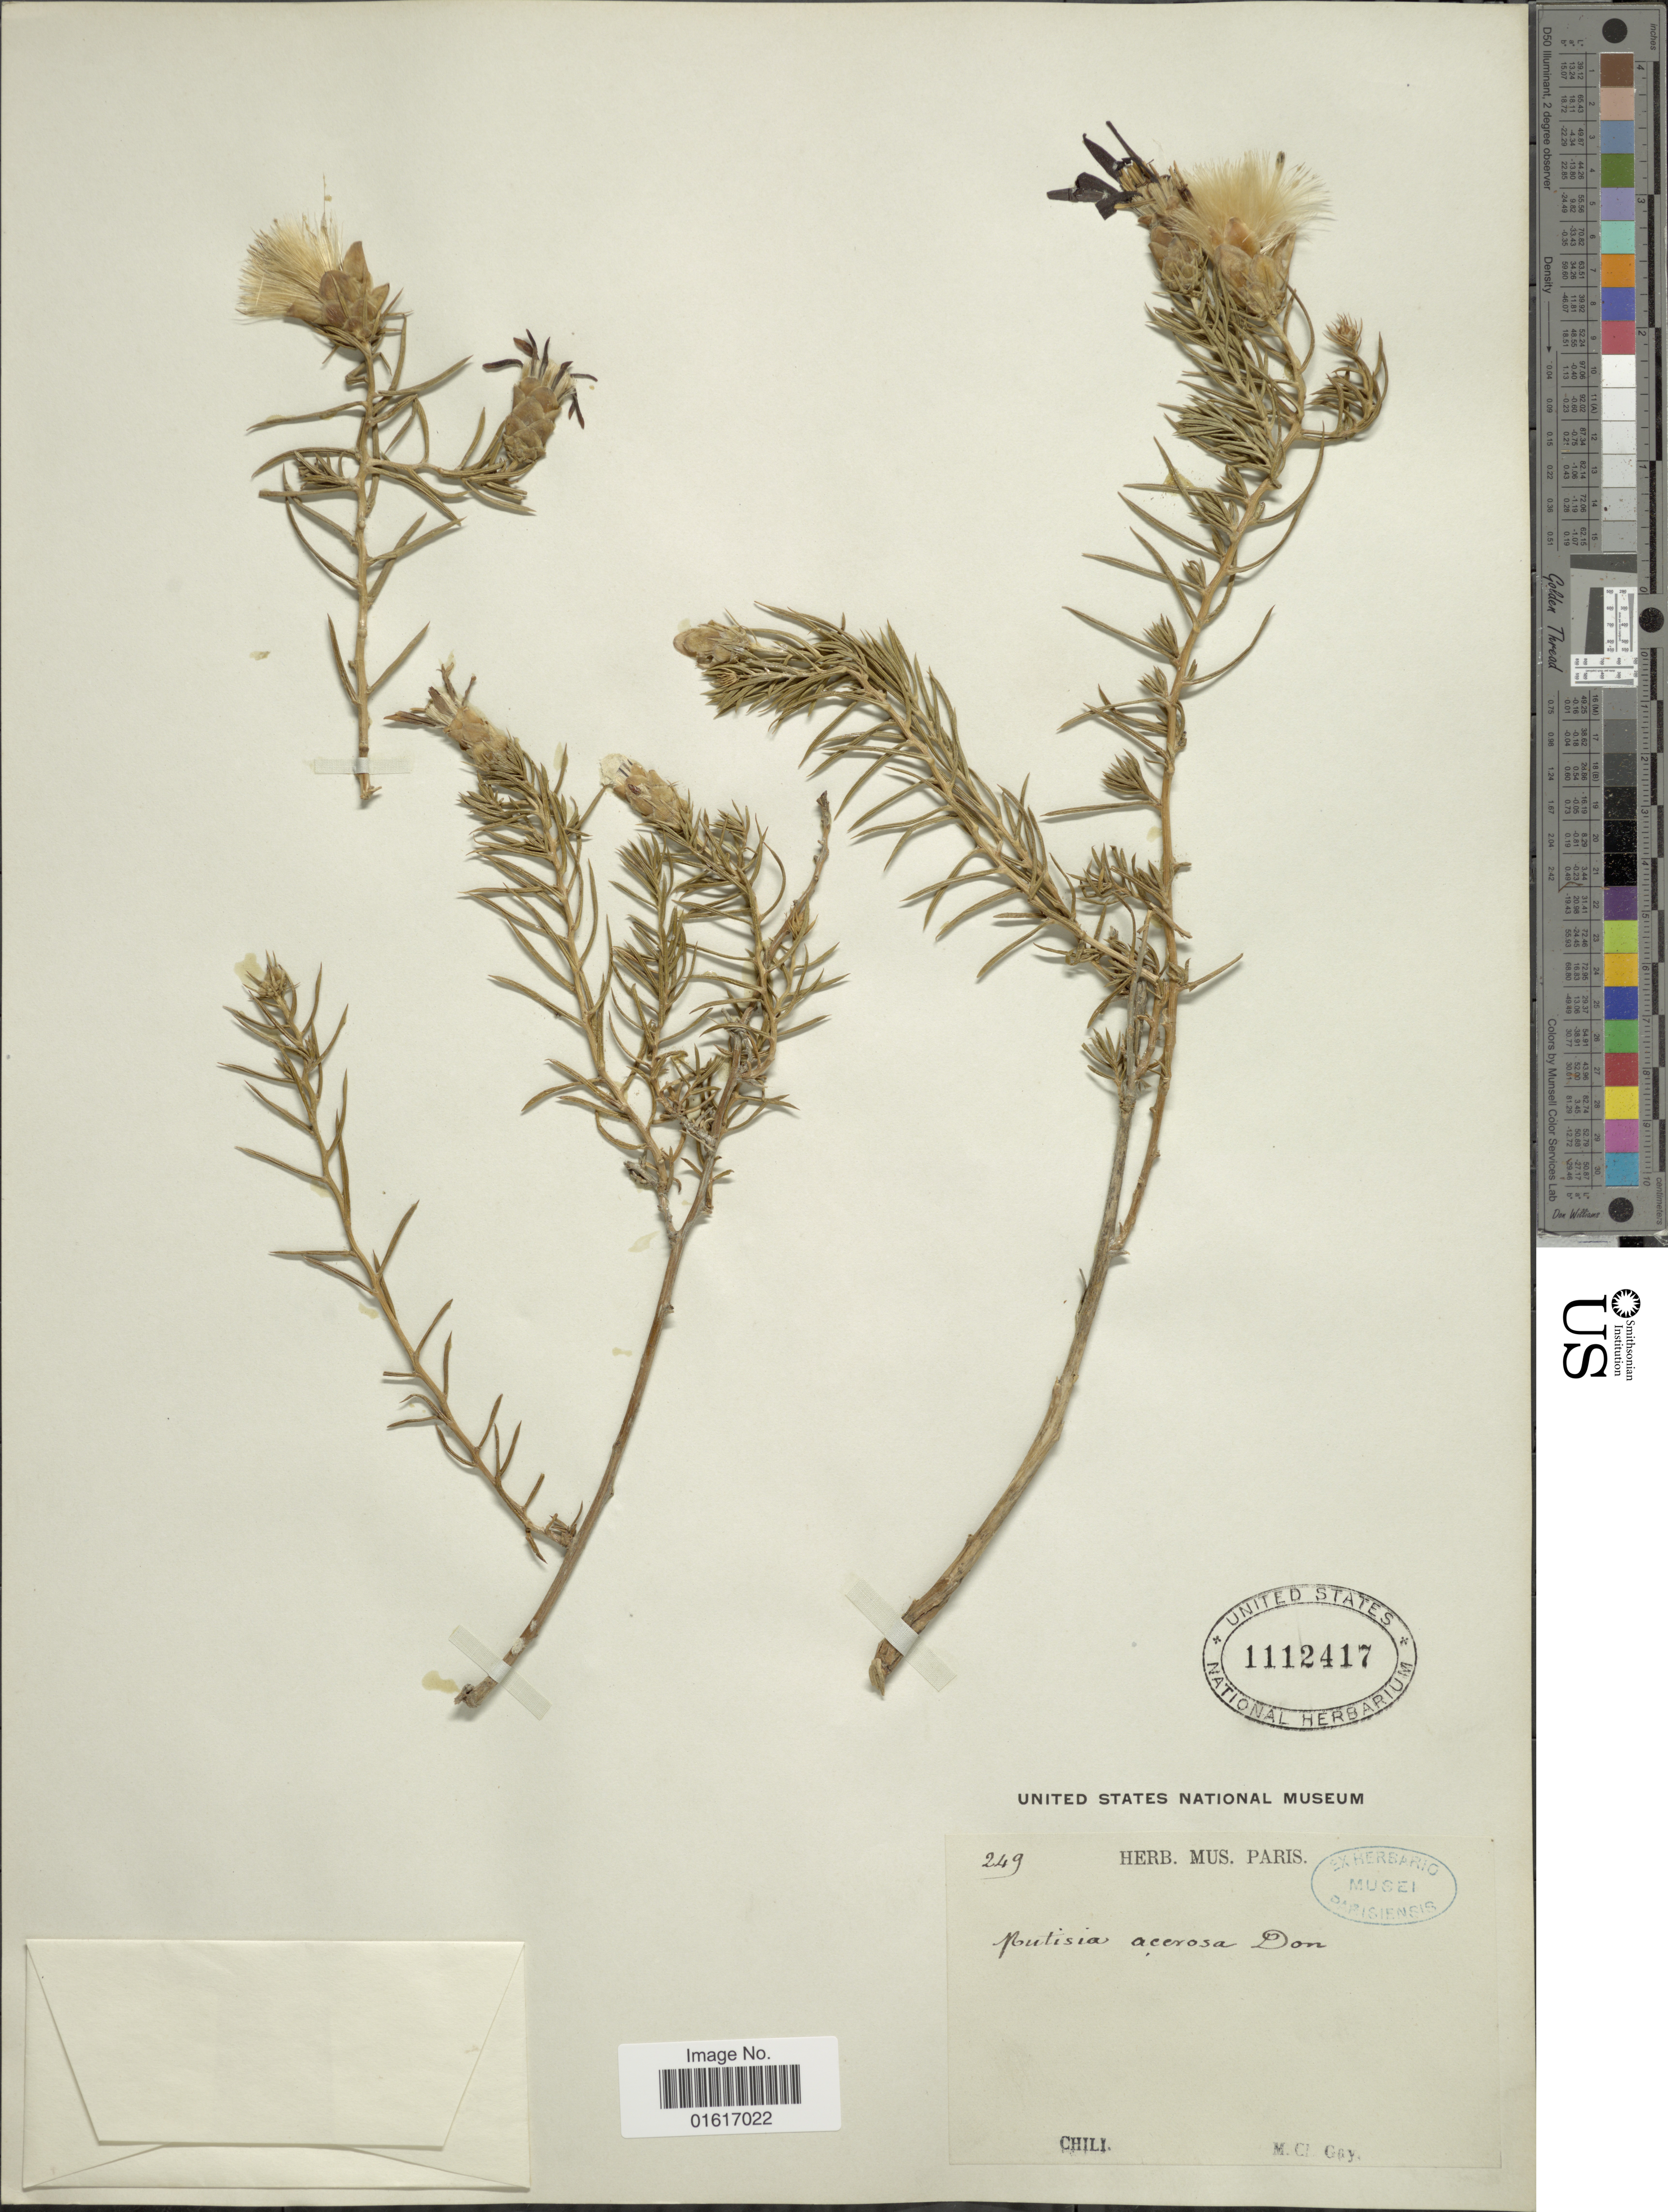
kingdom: Plantae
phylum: Tracheophyta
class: Magnoliopsida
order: Asterales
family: Asteraceae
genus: Mutisia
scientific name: Mutisia acerosa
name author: Poepp. ex Less.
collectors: M. Gay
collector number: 249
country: Chile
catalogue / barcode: US 1112417